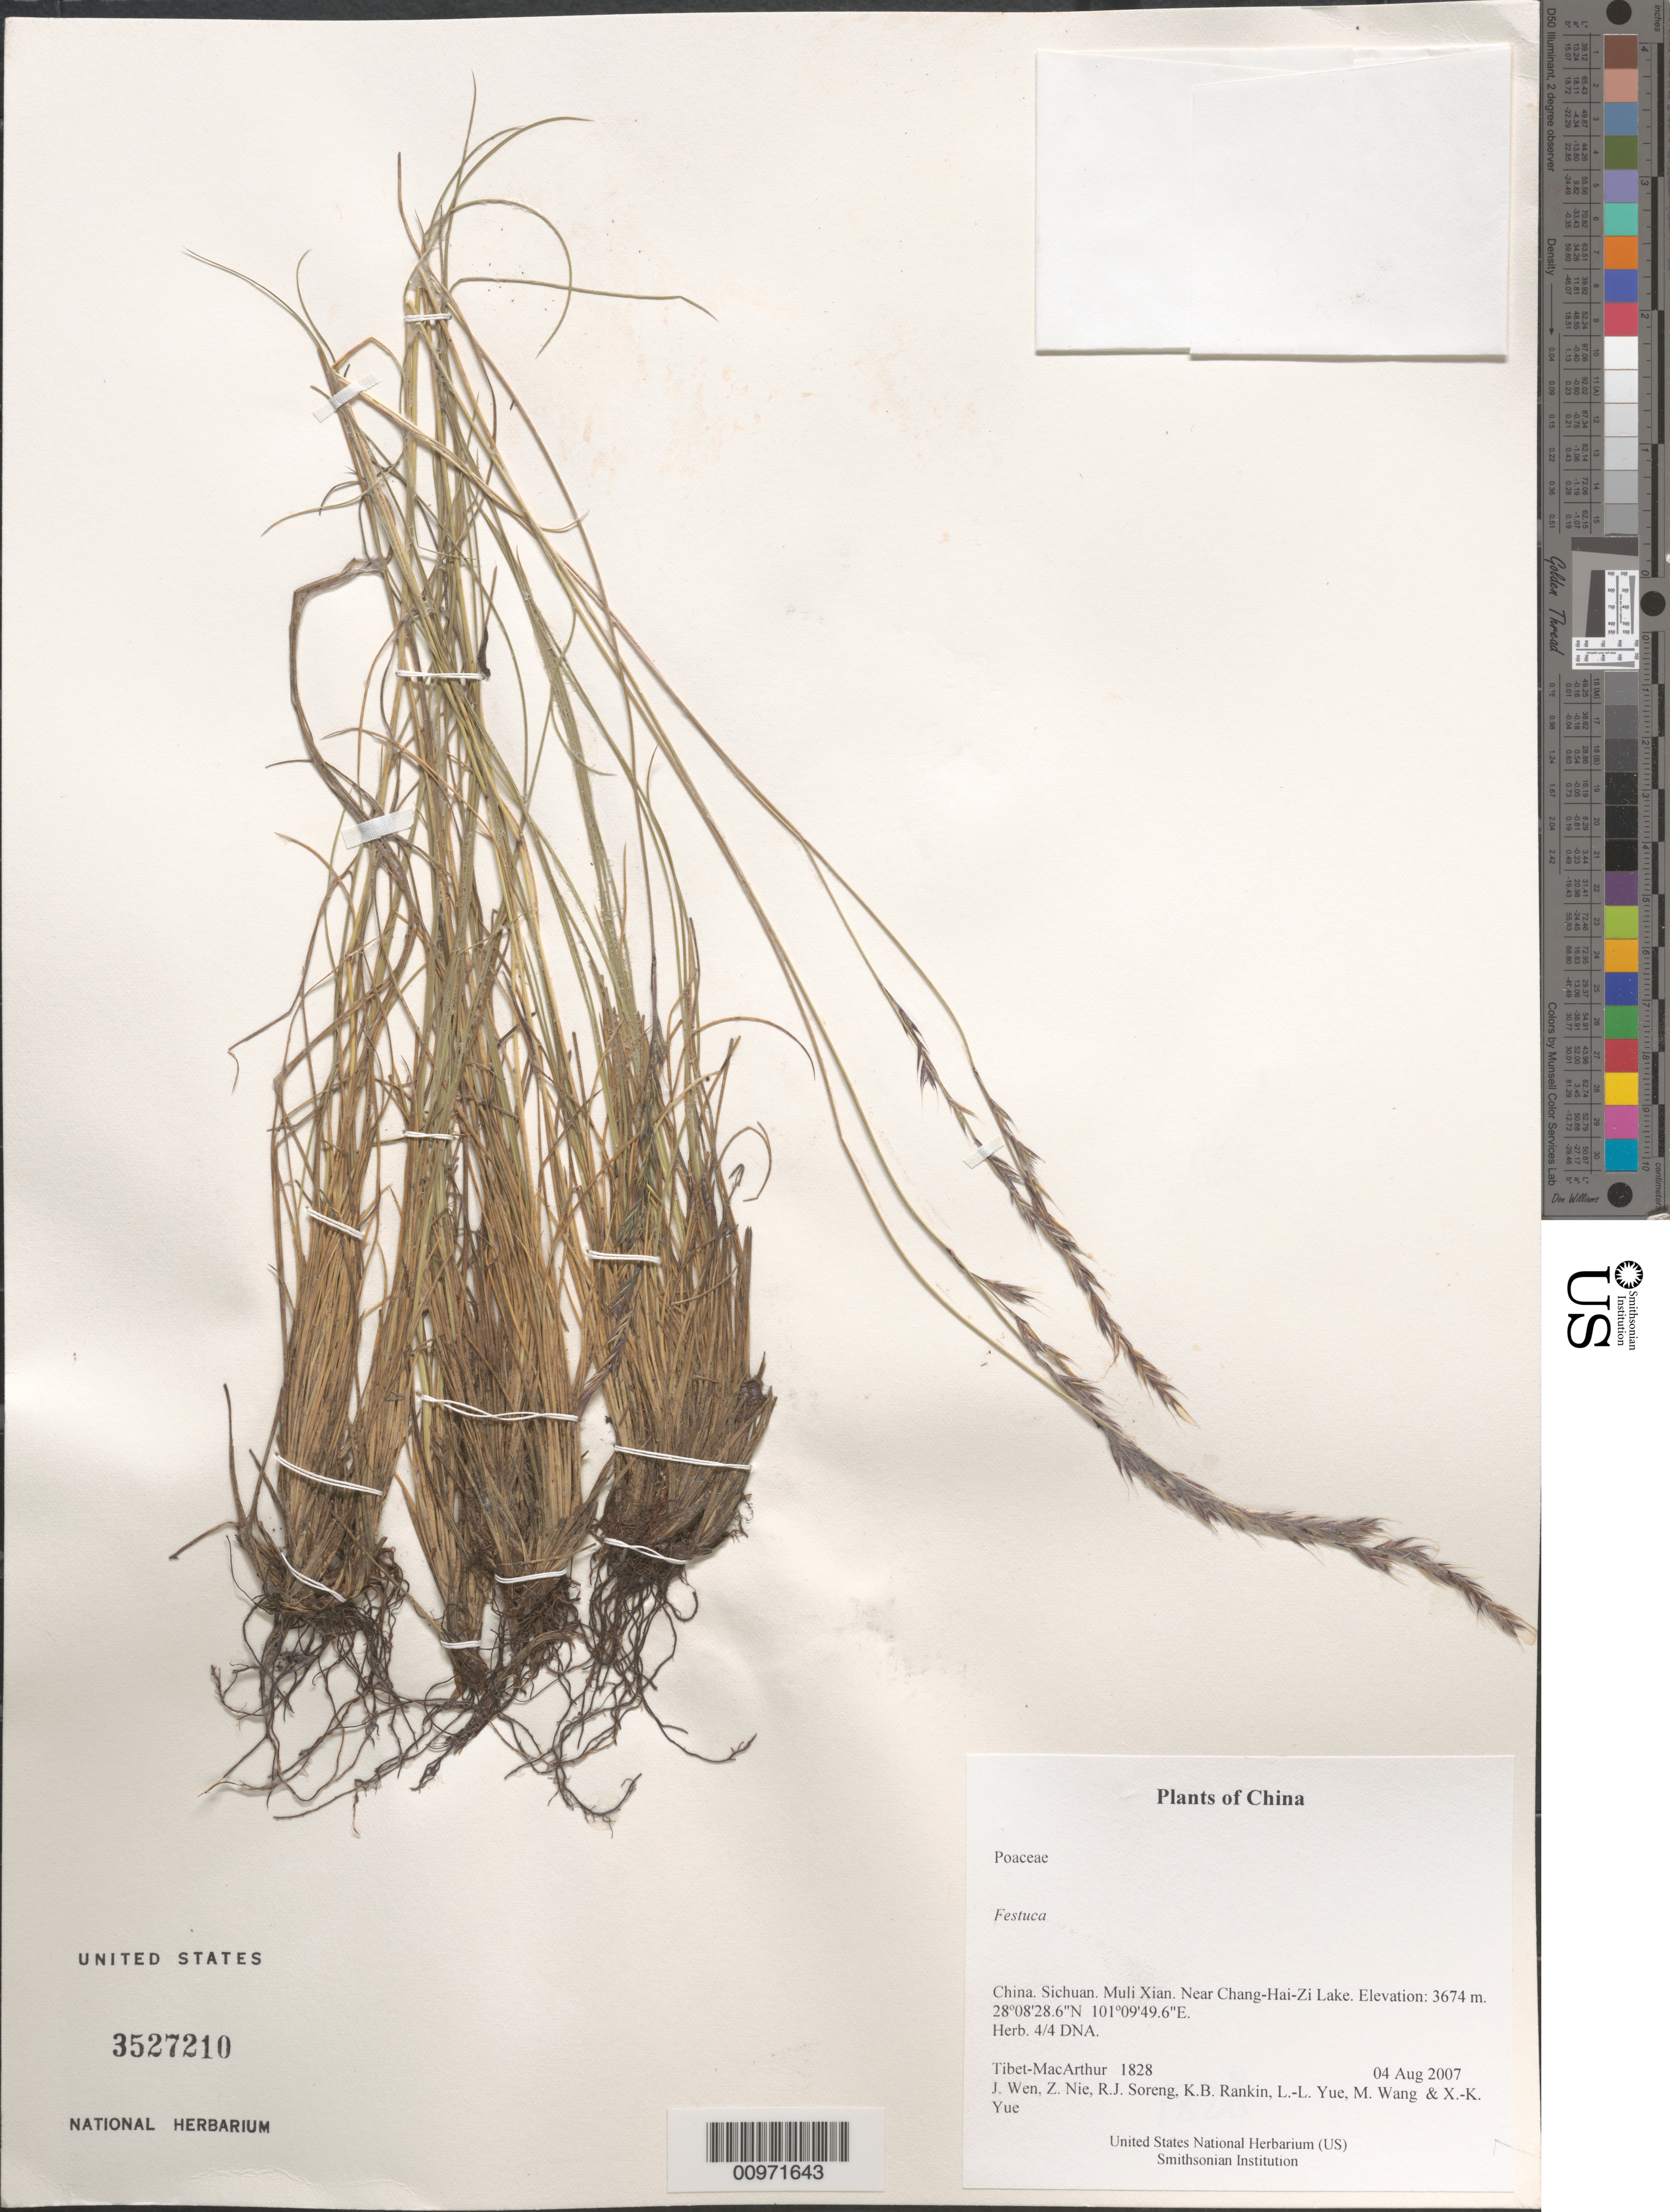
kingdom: Plantae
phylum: Tracheophyta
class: Liliopsida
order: Poales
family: Poaceae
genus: Festuca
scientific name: Festuca sp.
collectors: Tibet-MacArthur, J. Wen, Z. Nie, R. J. Soreng, K. Rankin, L. Yue, M. Wang & X. Yue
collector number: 1828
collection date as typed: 04 Aug 2007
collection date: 2007-08-04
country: China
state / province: Sichuan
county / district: Muli Xian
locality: Near Chang-Hai-Zi Lake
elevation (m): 3674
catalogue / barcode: US 3527210